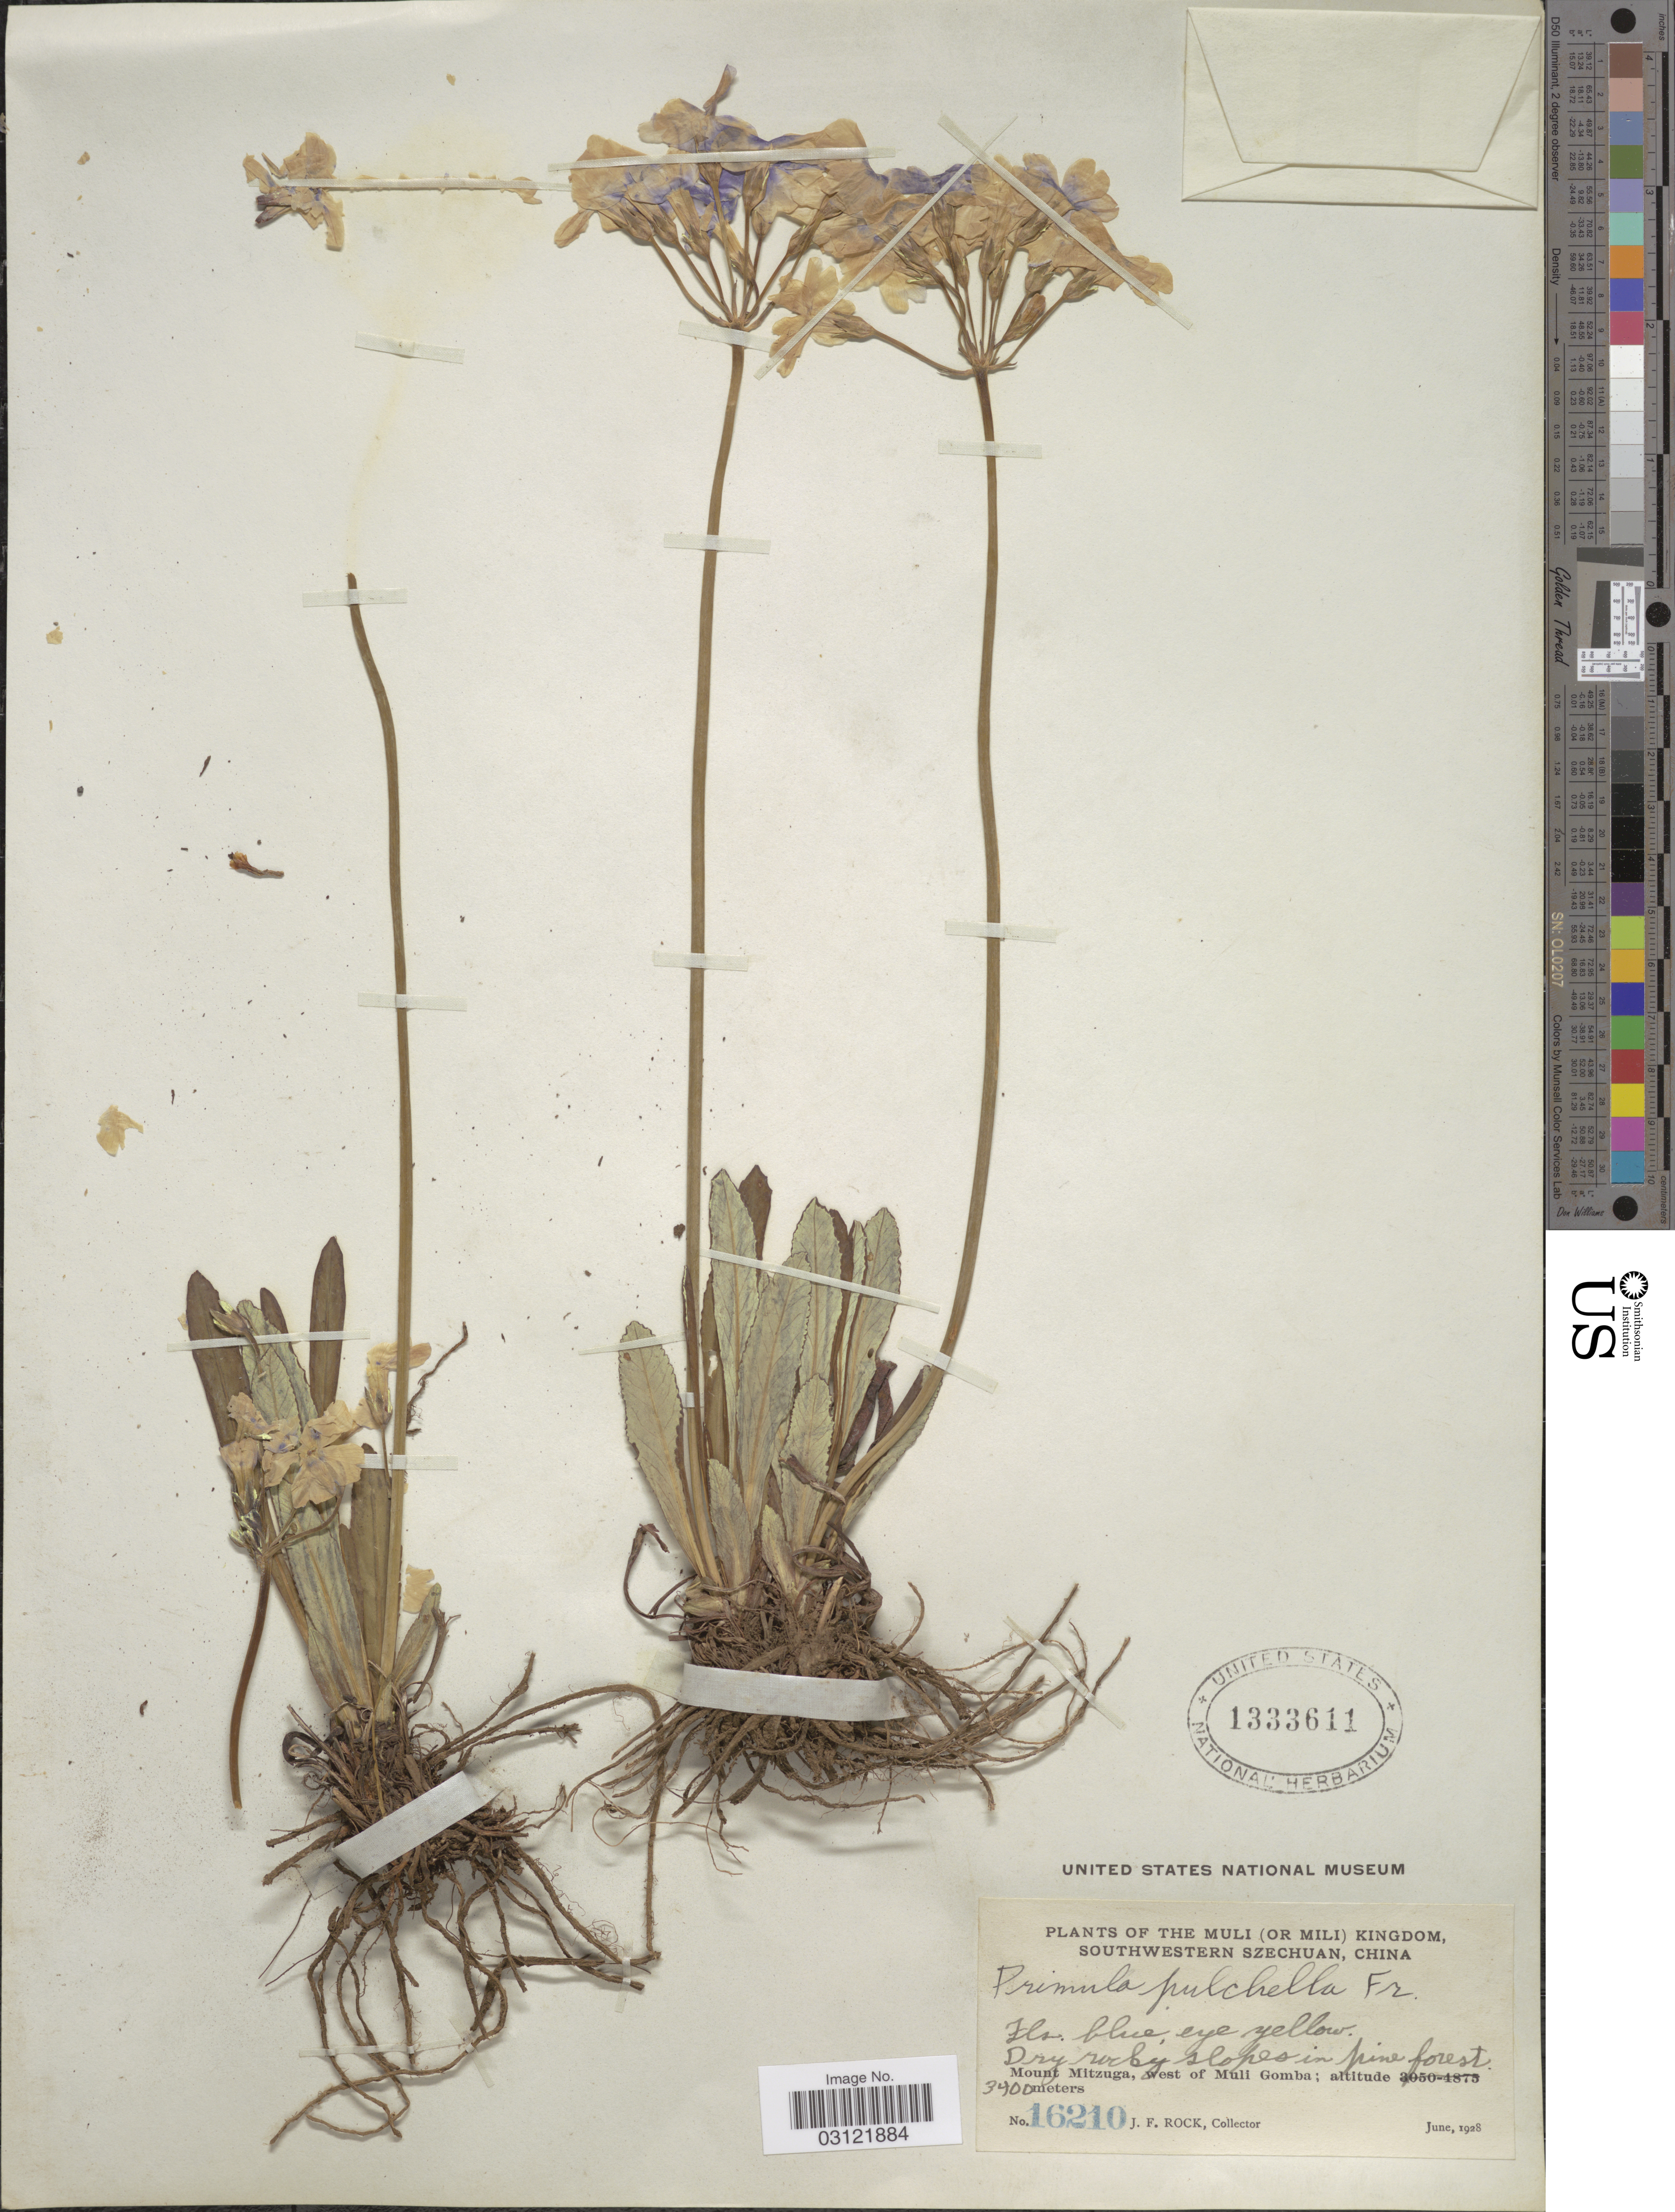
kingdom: Plantae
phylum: Tracheophyta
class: Magnoliopsida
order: Ericales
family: Primulaceae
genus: Primula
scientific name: Primula pulchella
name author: Franch.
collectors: J. F. Rock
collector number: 16210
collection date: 1928-06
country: China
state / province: Sichuan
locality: The Muli (or Mili) Kingdom, Southwestern Szechuan. Mount Mitzuga, west of Muli Gomba.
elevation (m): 3400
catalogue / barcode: US 1333611